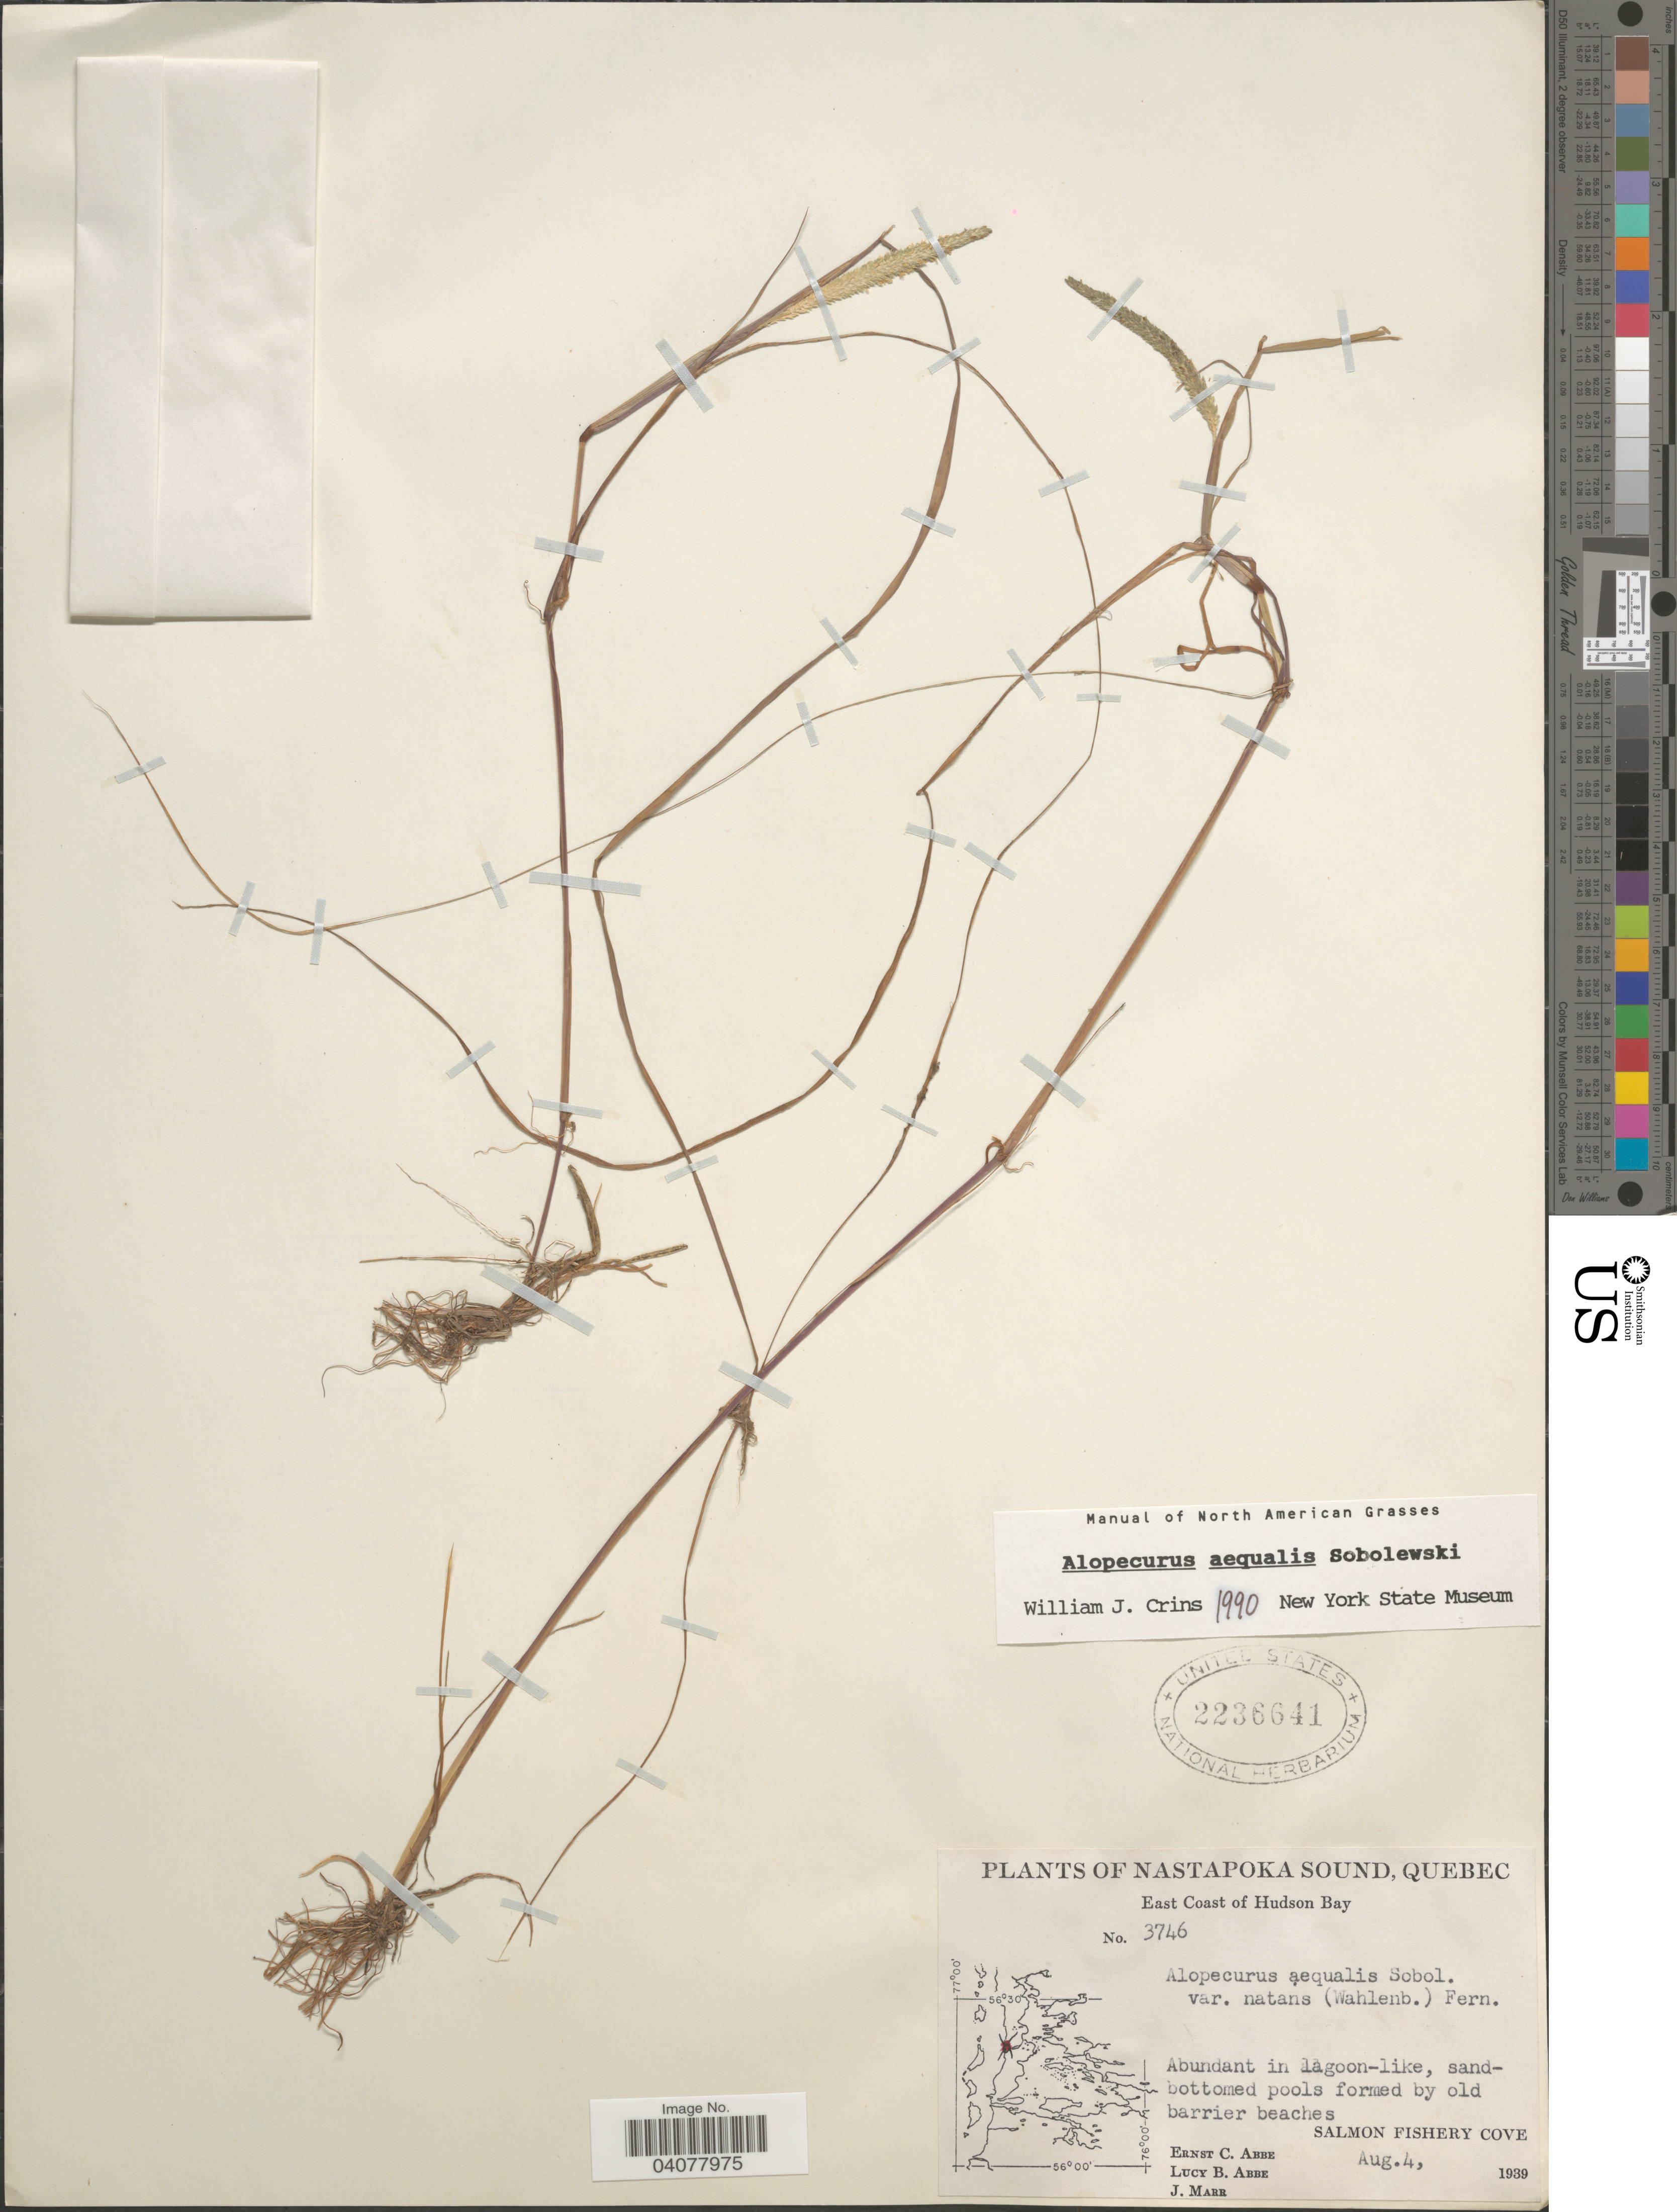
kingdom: Plantae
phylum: Tracheophyta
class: Liliopsida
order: Poales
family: Poaceae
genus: Alopecurus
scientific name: Alopecurus aequalis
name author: Sobol.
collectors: E. C. Abbe, L. B. Abbe & J. Marr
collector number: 3746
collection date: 1939-08-04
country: Canada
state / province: Quebec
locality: Nastapoka Sound. East Coast of Hudson Bay. Abundant in lagoon-like, sand-bottomed pools formed by old barrier beaches. Salmon Fishery Cove.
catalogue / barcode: US 2236641